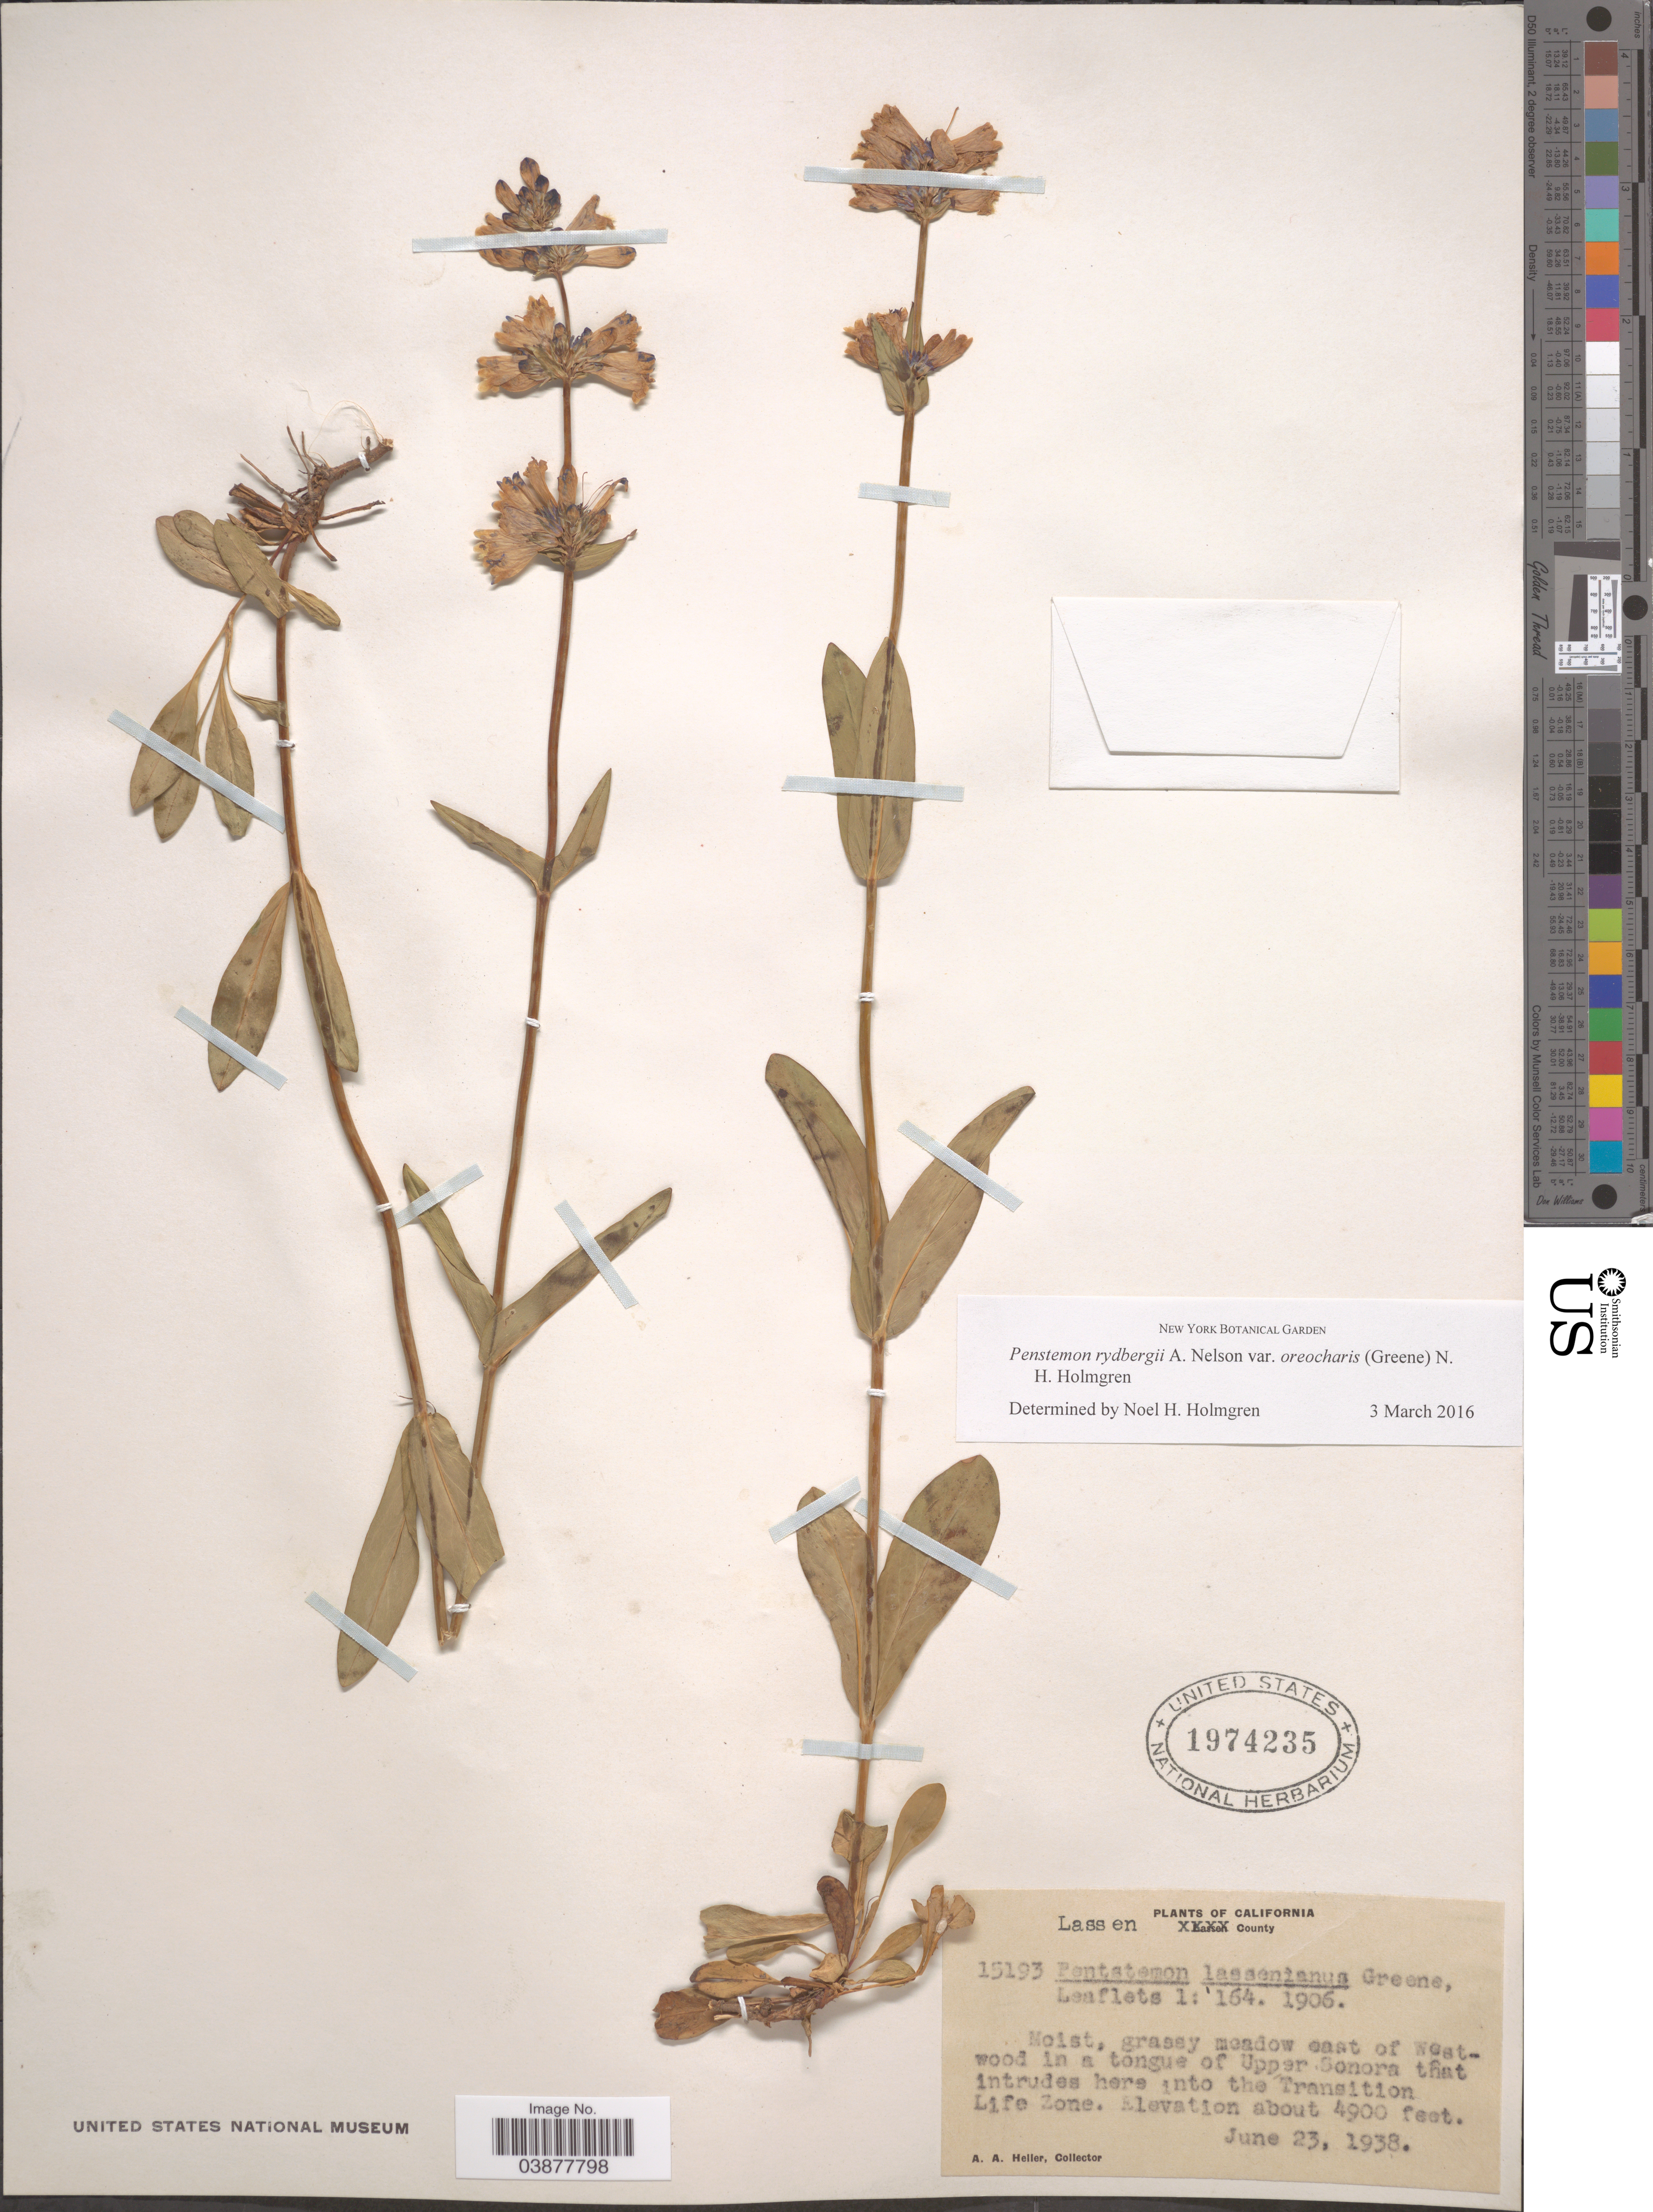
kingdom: Plantae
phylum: Tracheophyta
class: Magnoliopsida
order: Lamiales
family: Plantaginaceae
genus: Penstemon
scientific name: Penstemon rydbergii var. oreocharis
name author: (Greene) N.H. Holmgren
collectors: A. A. Heller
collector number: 15193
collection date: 1938-06-23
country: United States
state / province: California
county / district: Lassen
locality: Lassen County. East of Westwood in a tongue of Upper Sonora that intrudes here into the Transition Life Zone.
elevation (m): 1494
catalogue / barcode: US 1974235